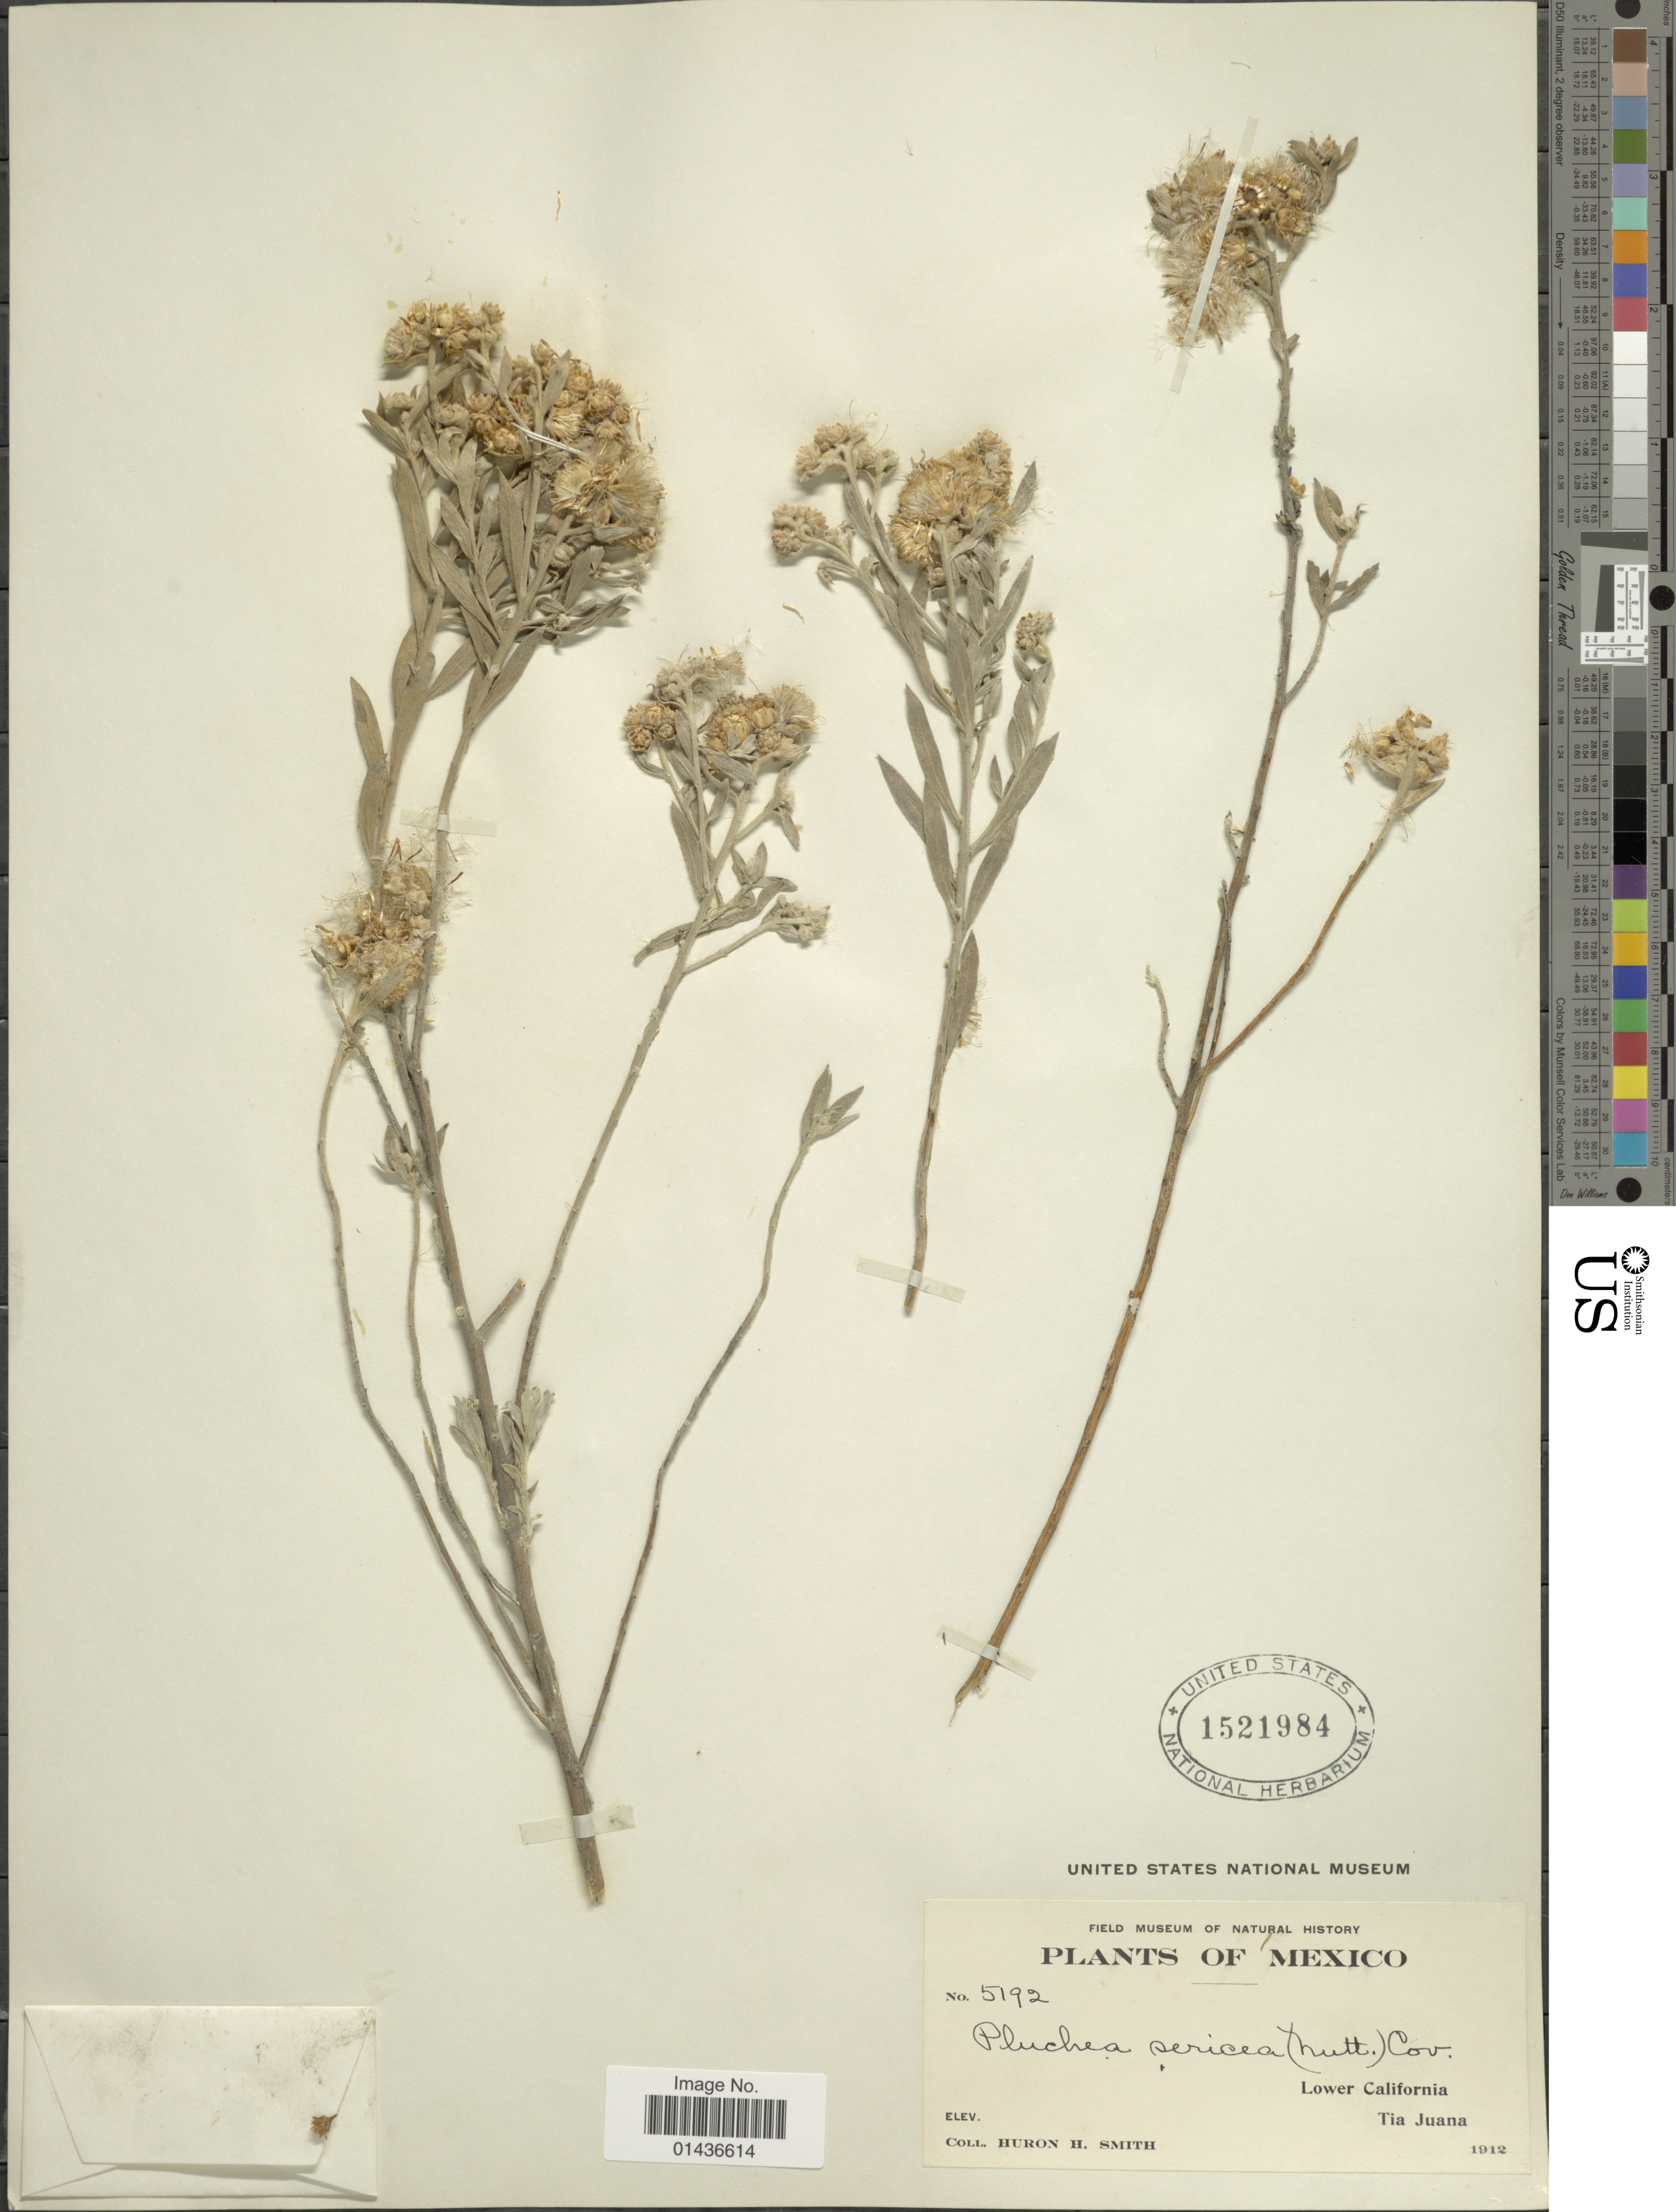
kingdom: Plantae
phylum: Tracheophyta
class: Magnoliopsida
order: Asterales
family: Asteraceae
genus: Pluchea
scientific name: Pluchea sericea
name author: (Nutt.) Coville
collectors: Huron H. Smith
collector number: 5192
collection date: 1912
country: Mexico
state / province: Baja California Sur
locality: Lower California, Tia Juana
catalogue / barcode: US 1521984